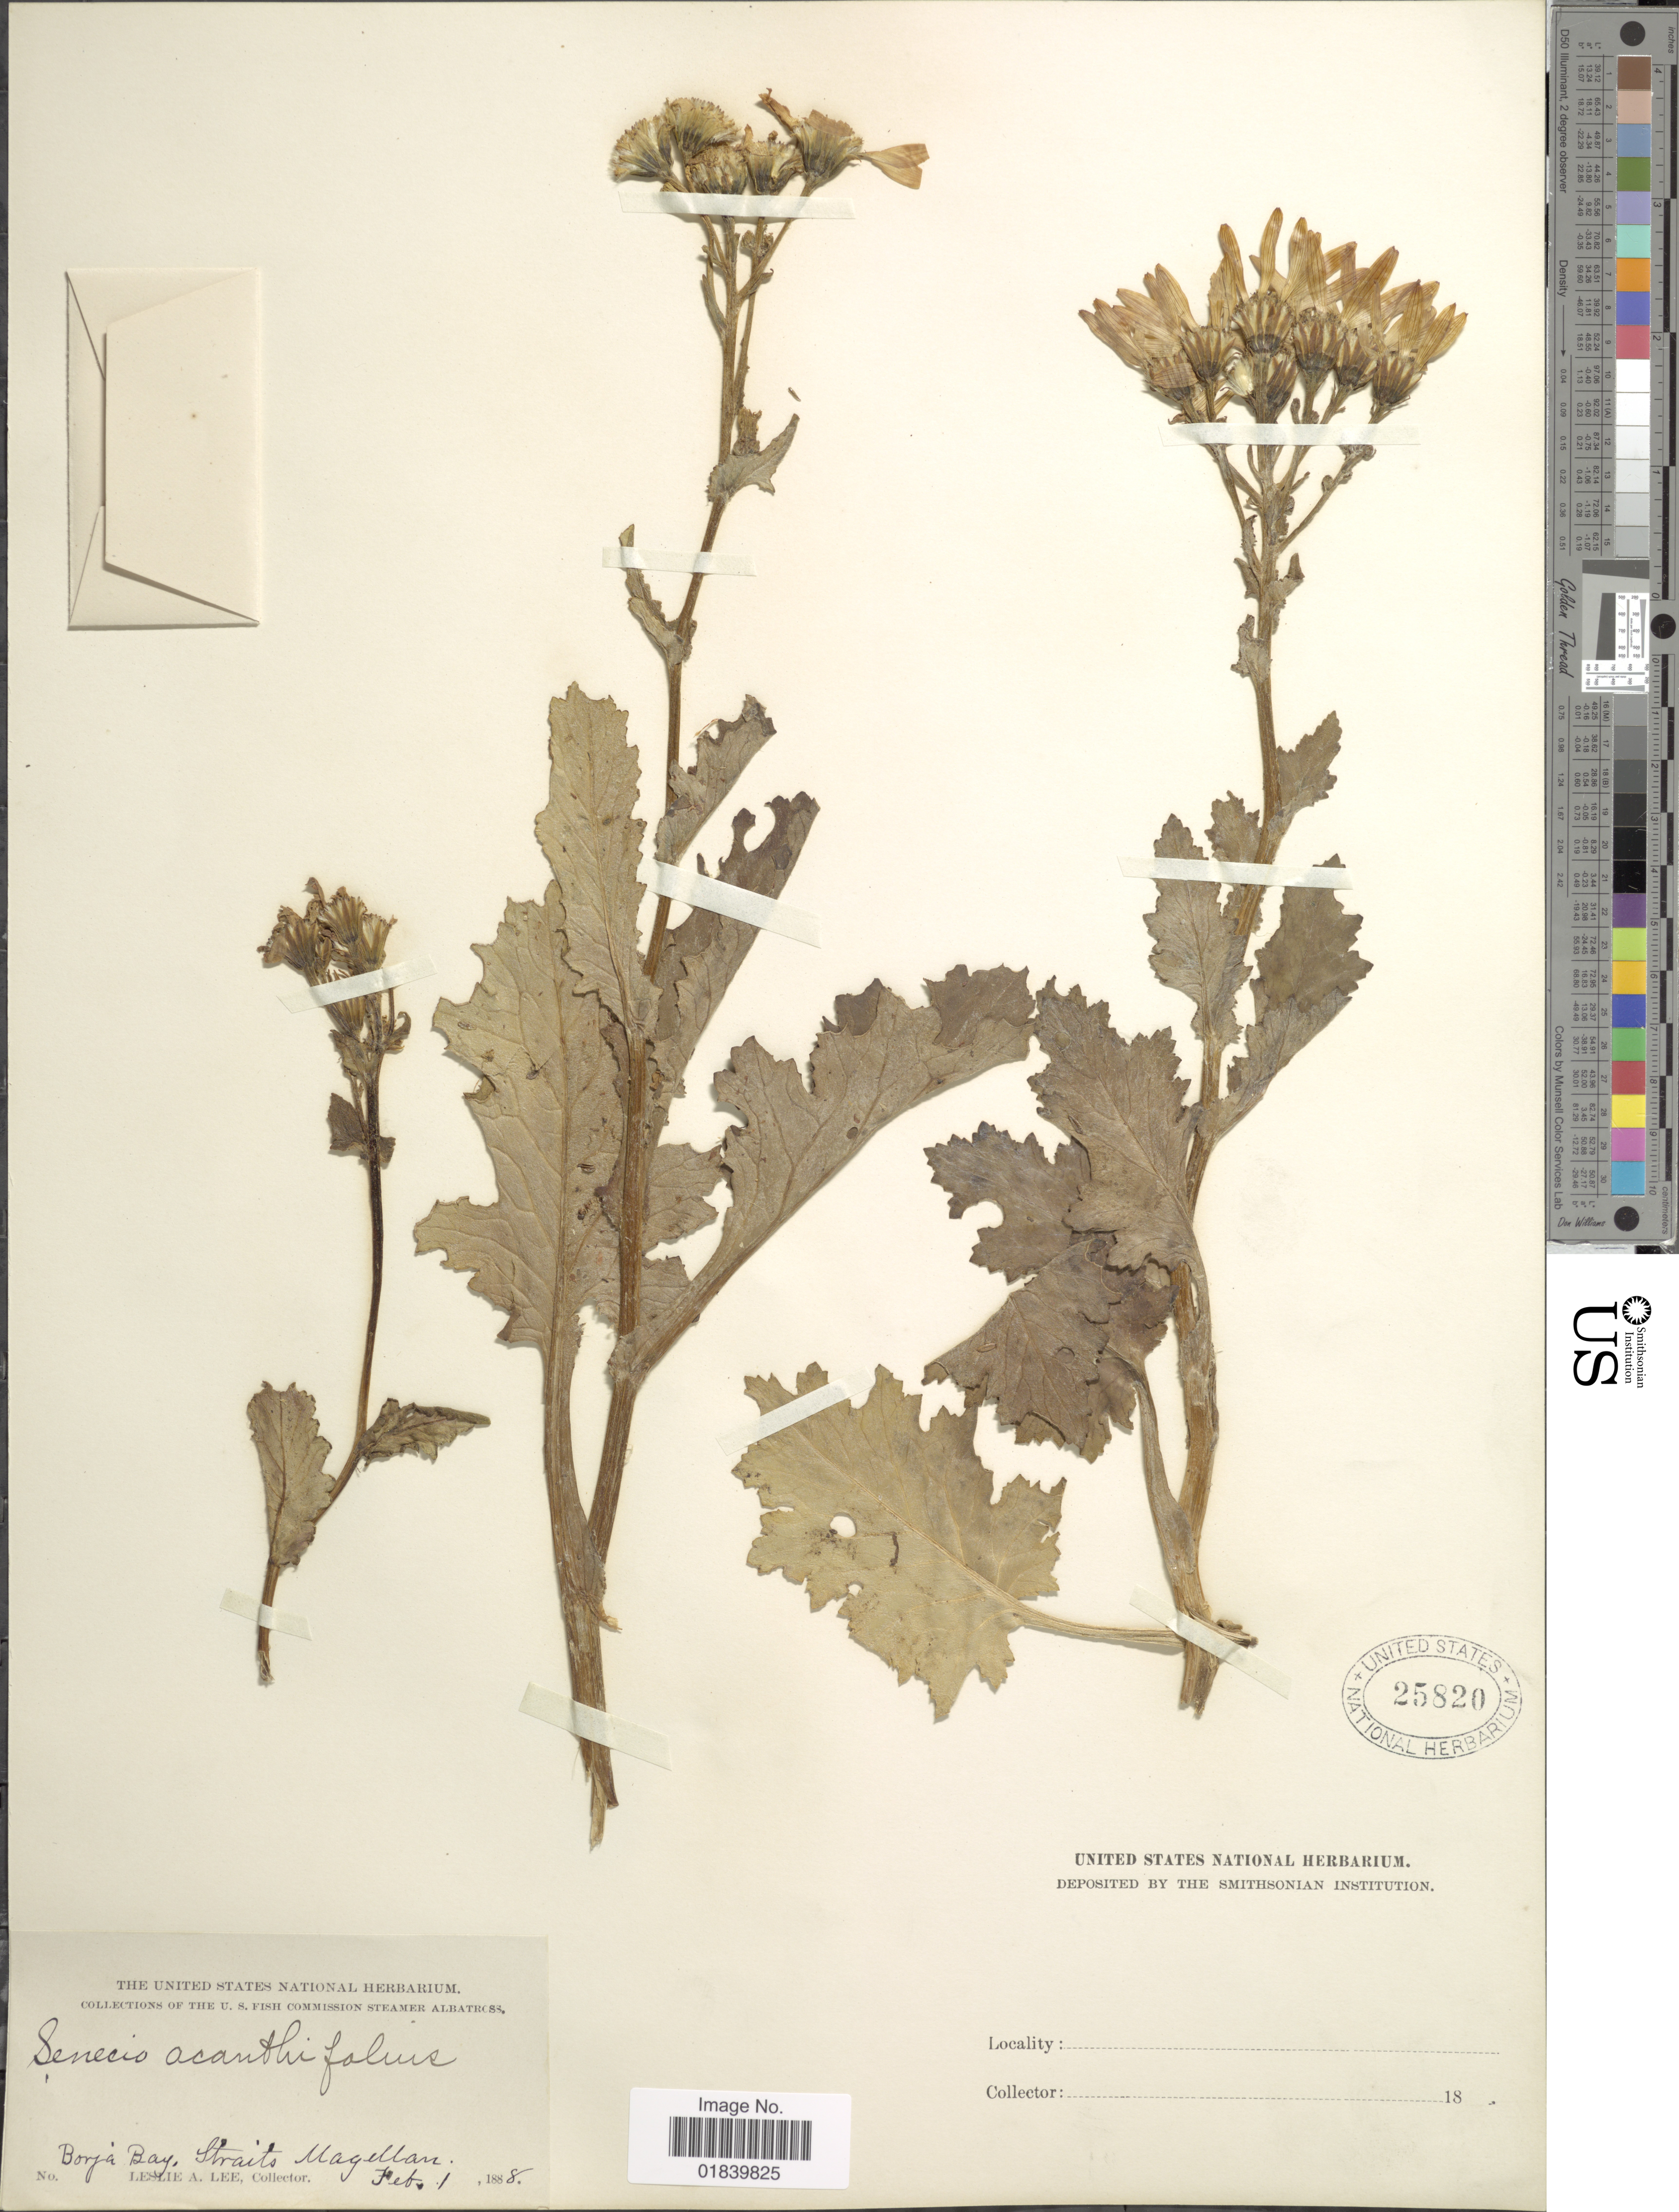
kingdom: Plantae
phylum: Tracheophyta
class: Magnoliopsida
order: Asterales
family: Asteraceae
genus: Senecio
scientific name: Senecio acanthifolius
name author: Hombr. & Jacquinot ex Decne.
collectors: L. Lee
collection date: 1888-02-01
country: Chile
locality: Borja Bay, Straits Magellan.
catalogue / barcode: US 25820